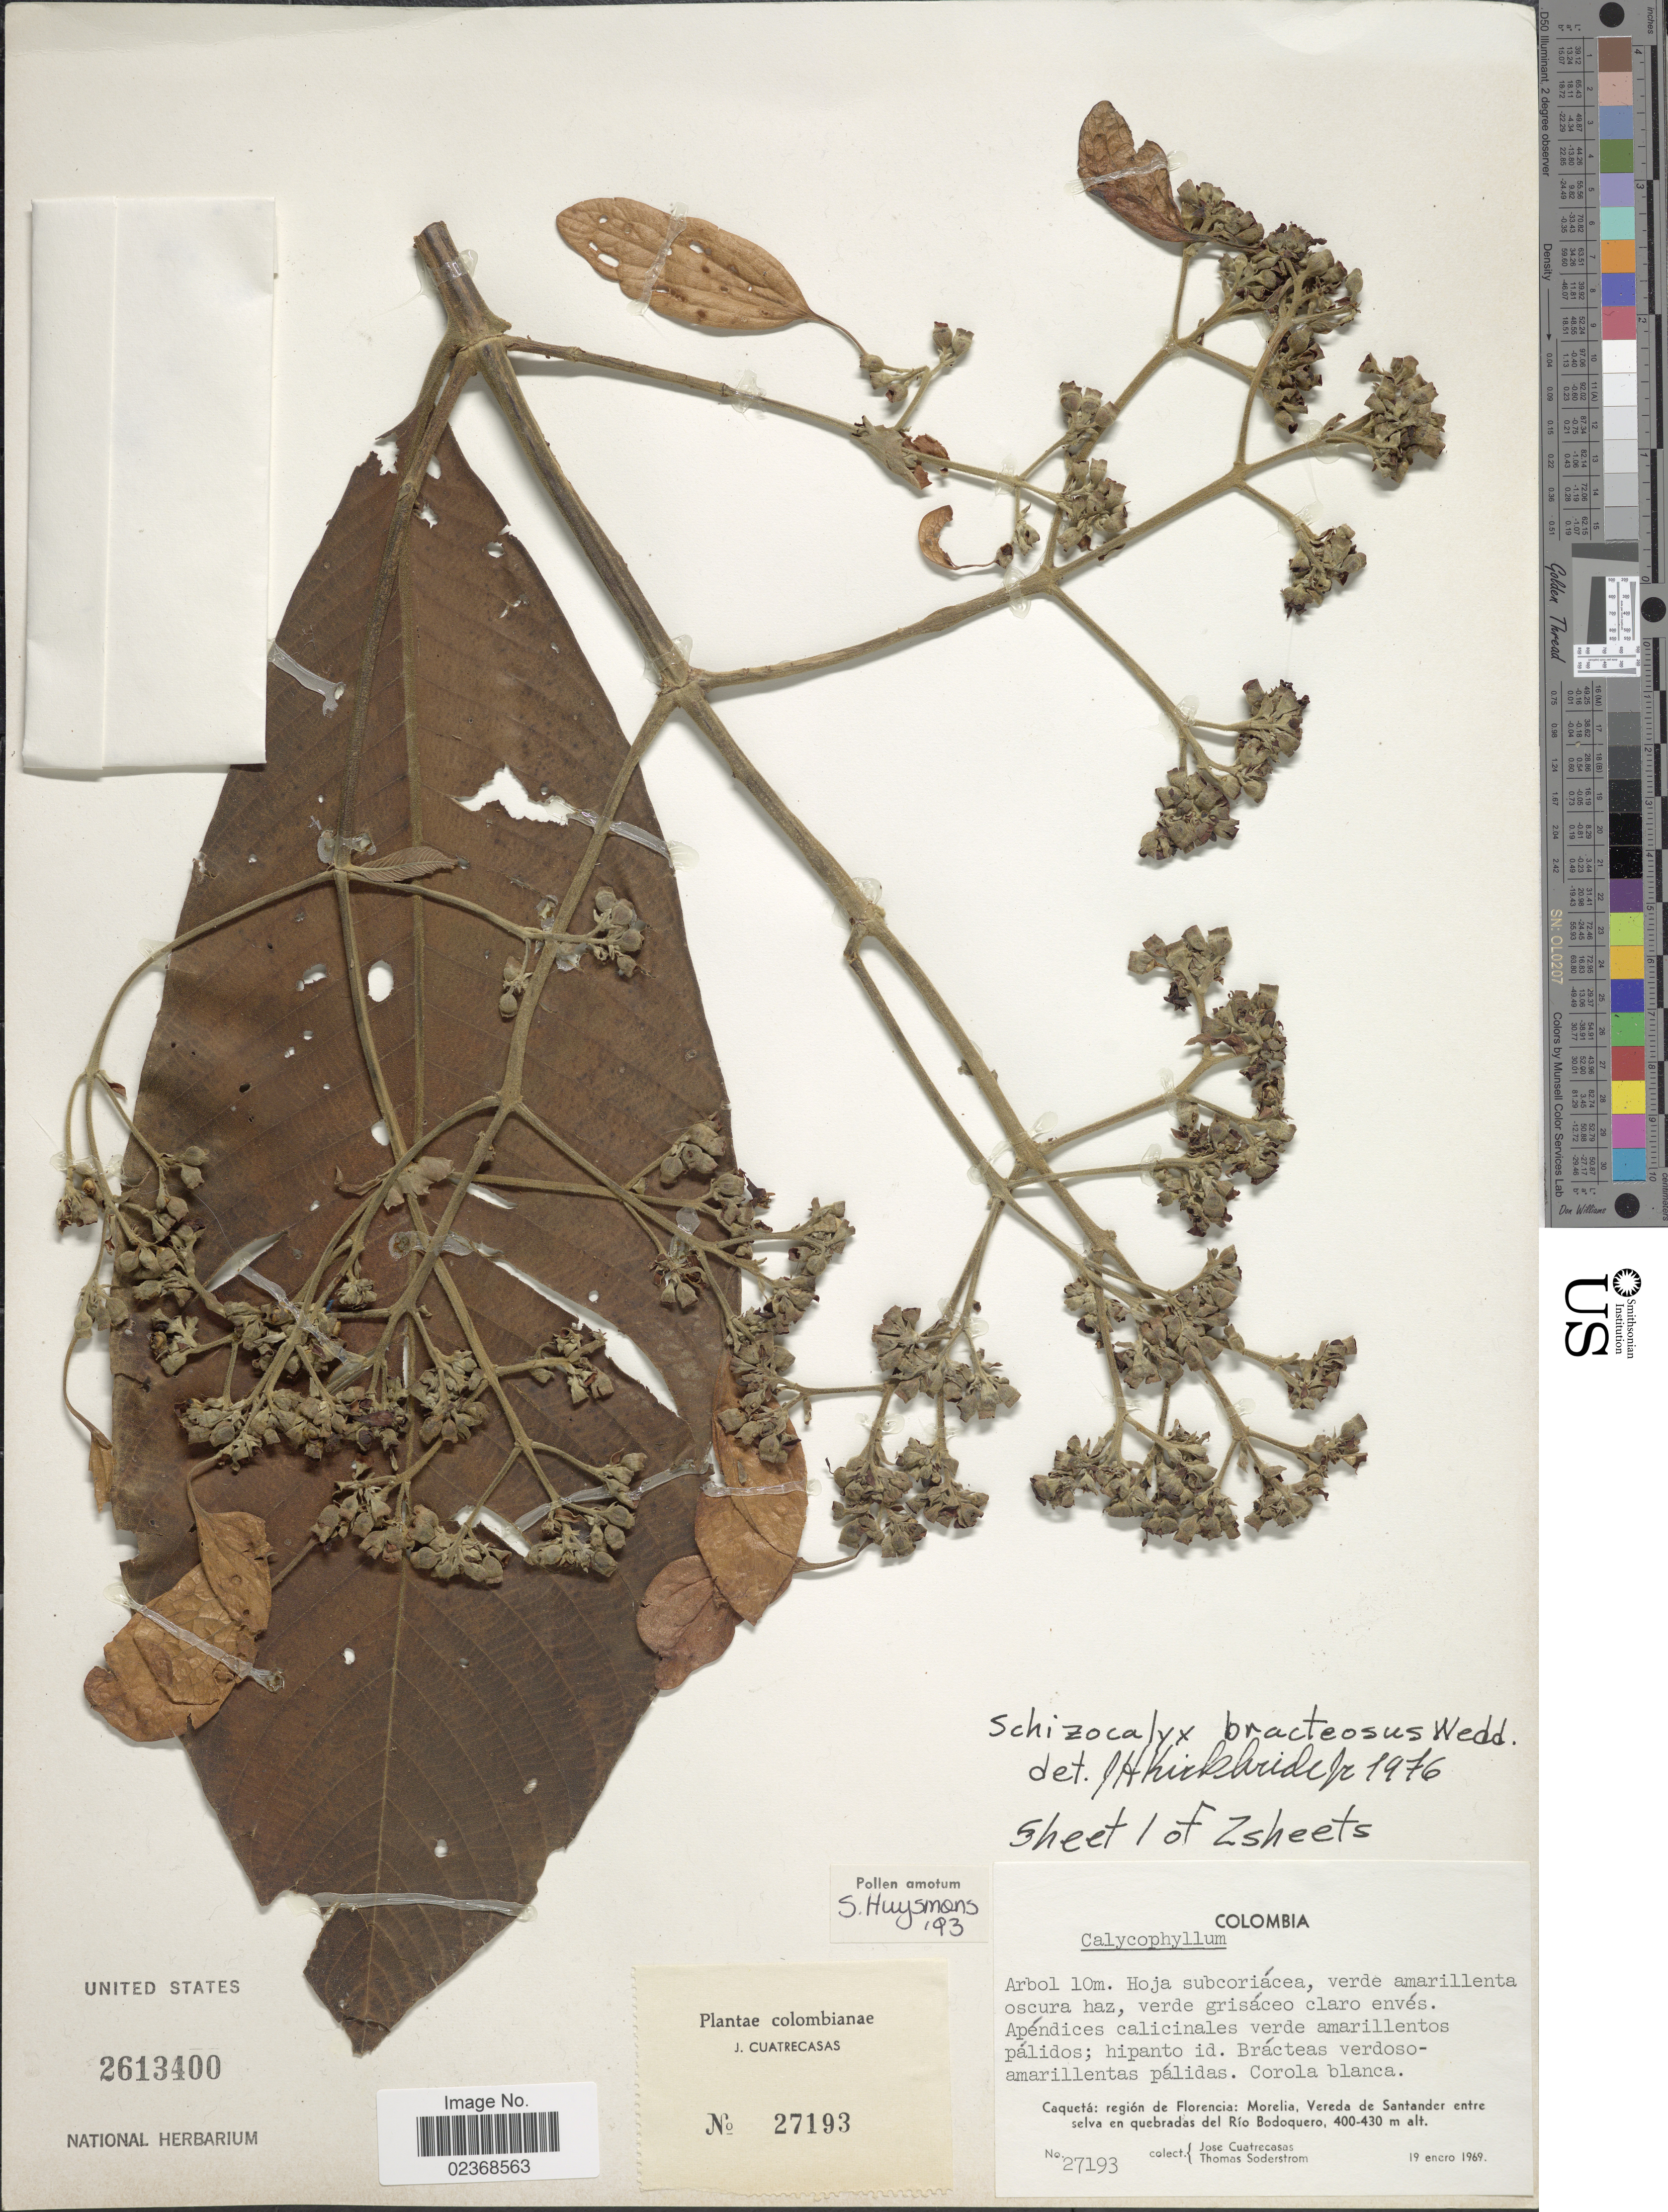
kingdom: Plantae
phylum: Tracheophyta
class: Magnoliopsida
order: Gentianales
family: Rubiaceae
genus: Schizocalyx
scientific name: Schizocalyx bracteosus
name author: Wedd.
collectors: J. Cuatrecasas & T. R. Soderstrom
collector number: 27193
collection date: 1969-01-19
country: Colombia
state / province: Caquetá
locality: Region de Florencia: Morelia, Vereda de Santander entre selva em quebradas del Rio Bodoquero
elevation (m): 400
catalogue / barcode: US 2613400